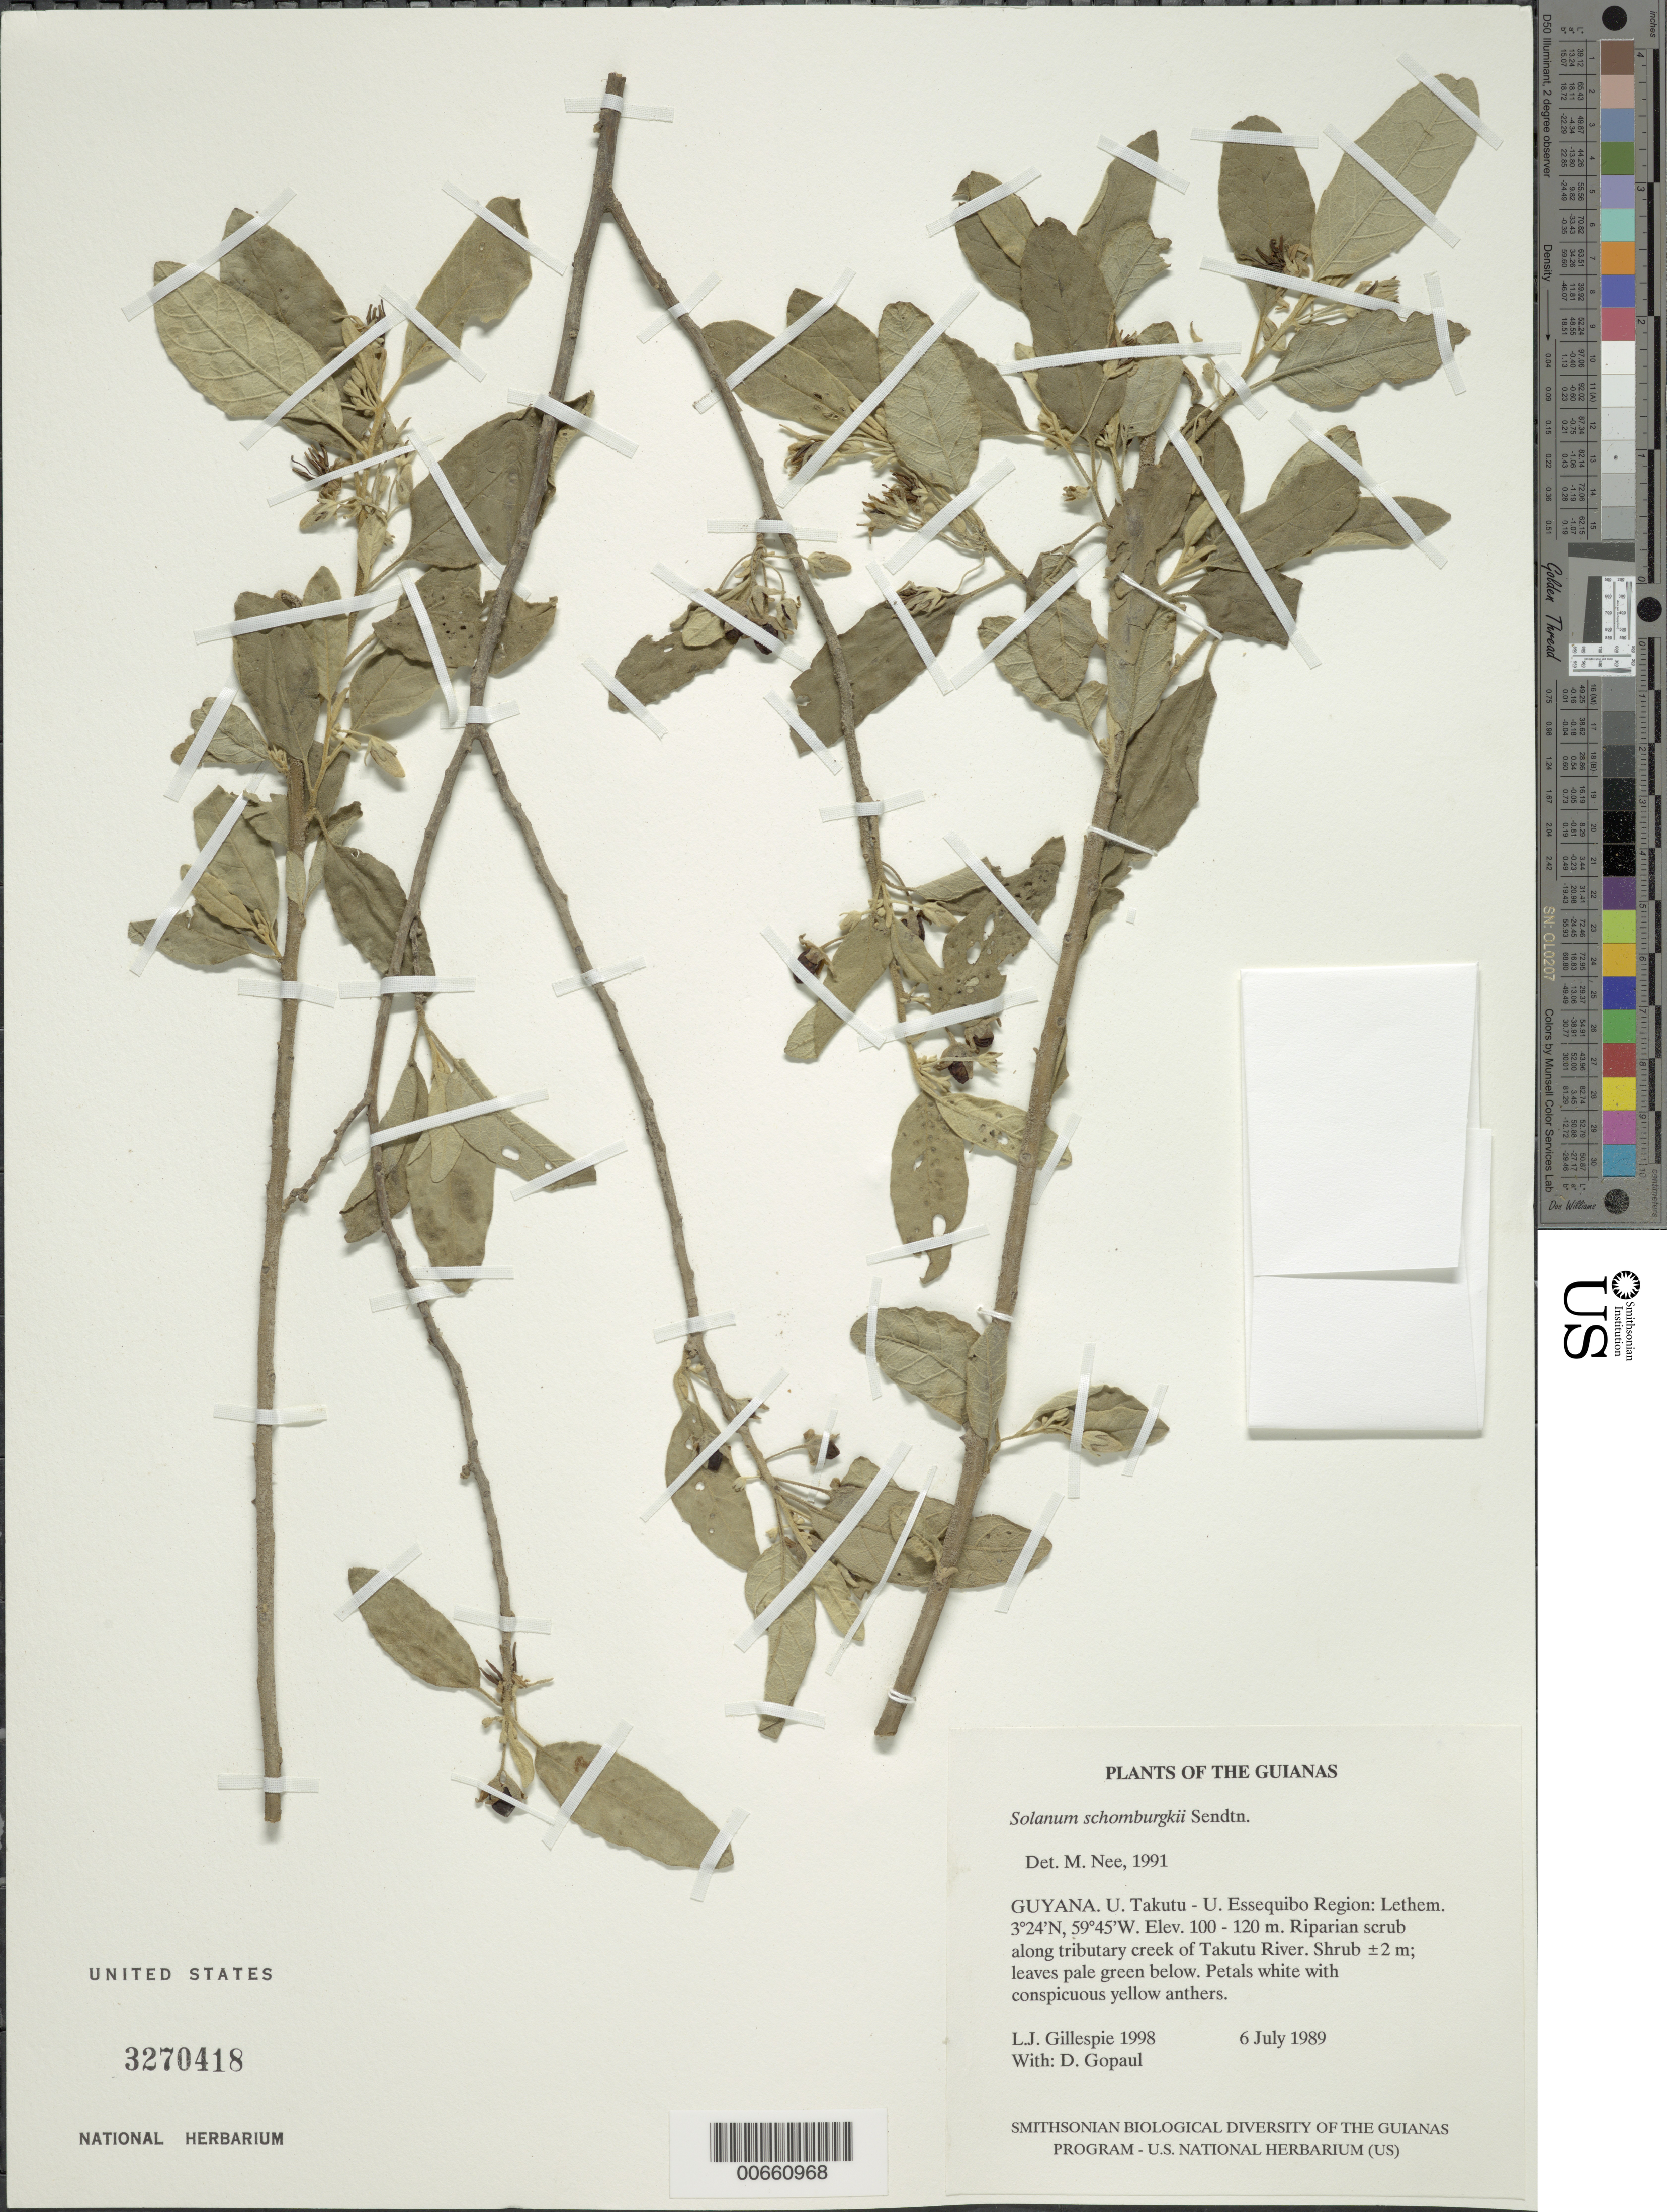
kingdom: Plantae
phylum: Tracheophyta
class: Magnoliopsida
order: Solanales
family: Solanaceae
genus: Solanum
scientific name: Solanum schomburghii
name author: Sendtn.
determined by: Nee, Michael H.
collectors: L. J. Gillespie & D. Gopaul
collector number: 1998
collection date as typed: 7 Jul 1989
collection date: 1989-07-07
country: Guyana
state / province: U. Takutu-U. Essequibo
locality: Lethem. Along tributary creek of Takutu River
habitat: Riparian scrub along creek.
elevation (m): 100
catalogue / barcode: US 3270418